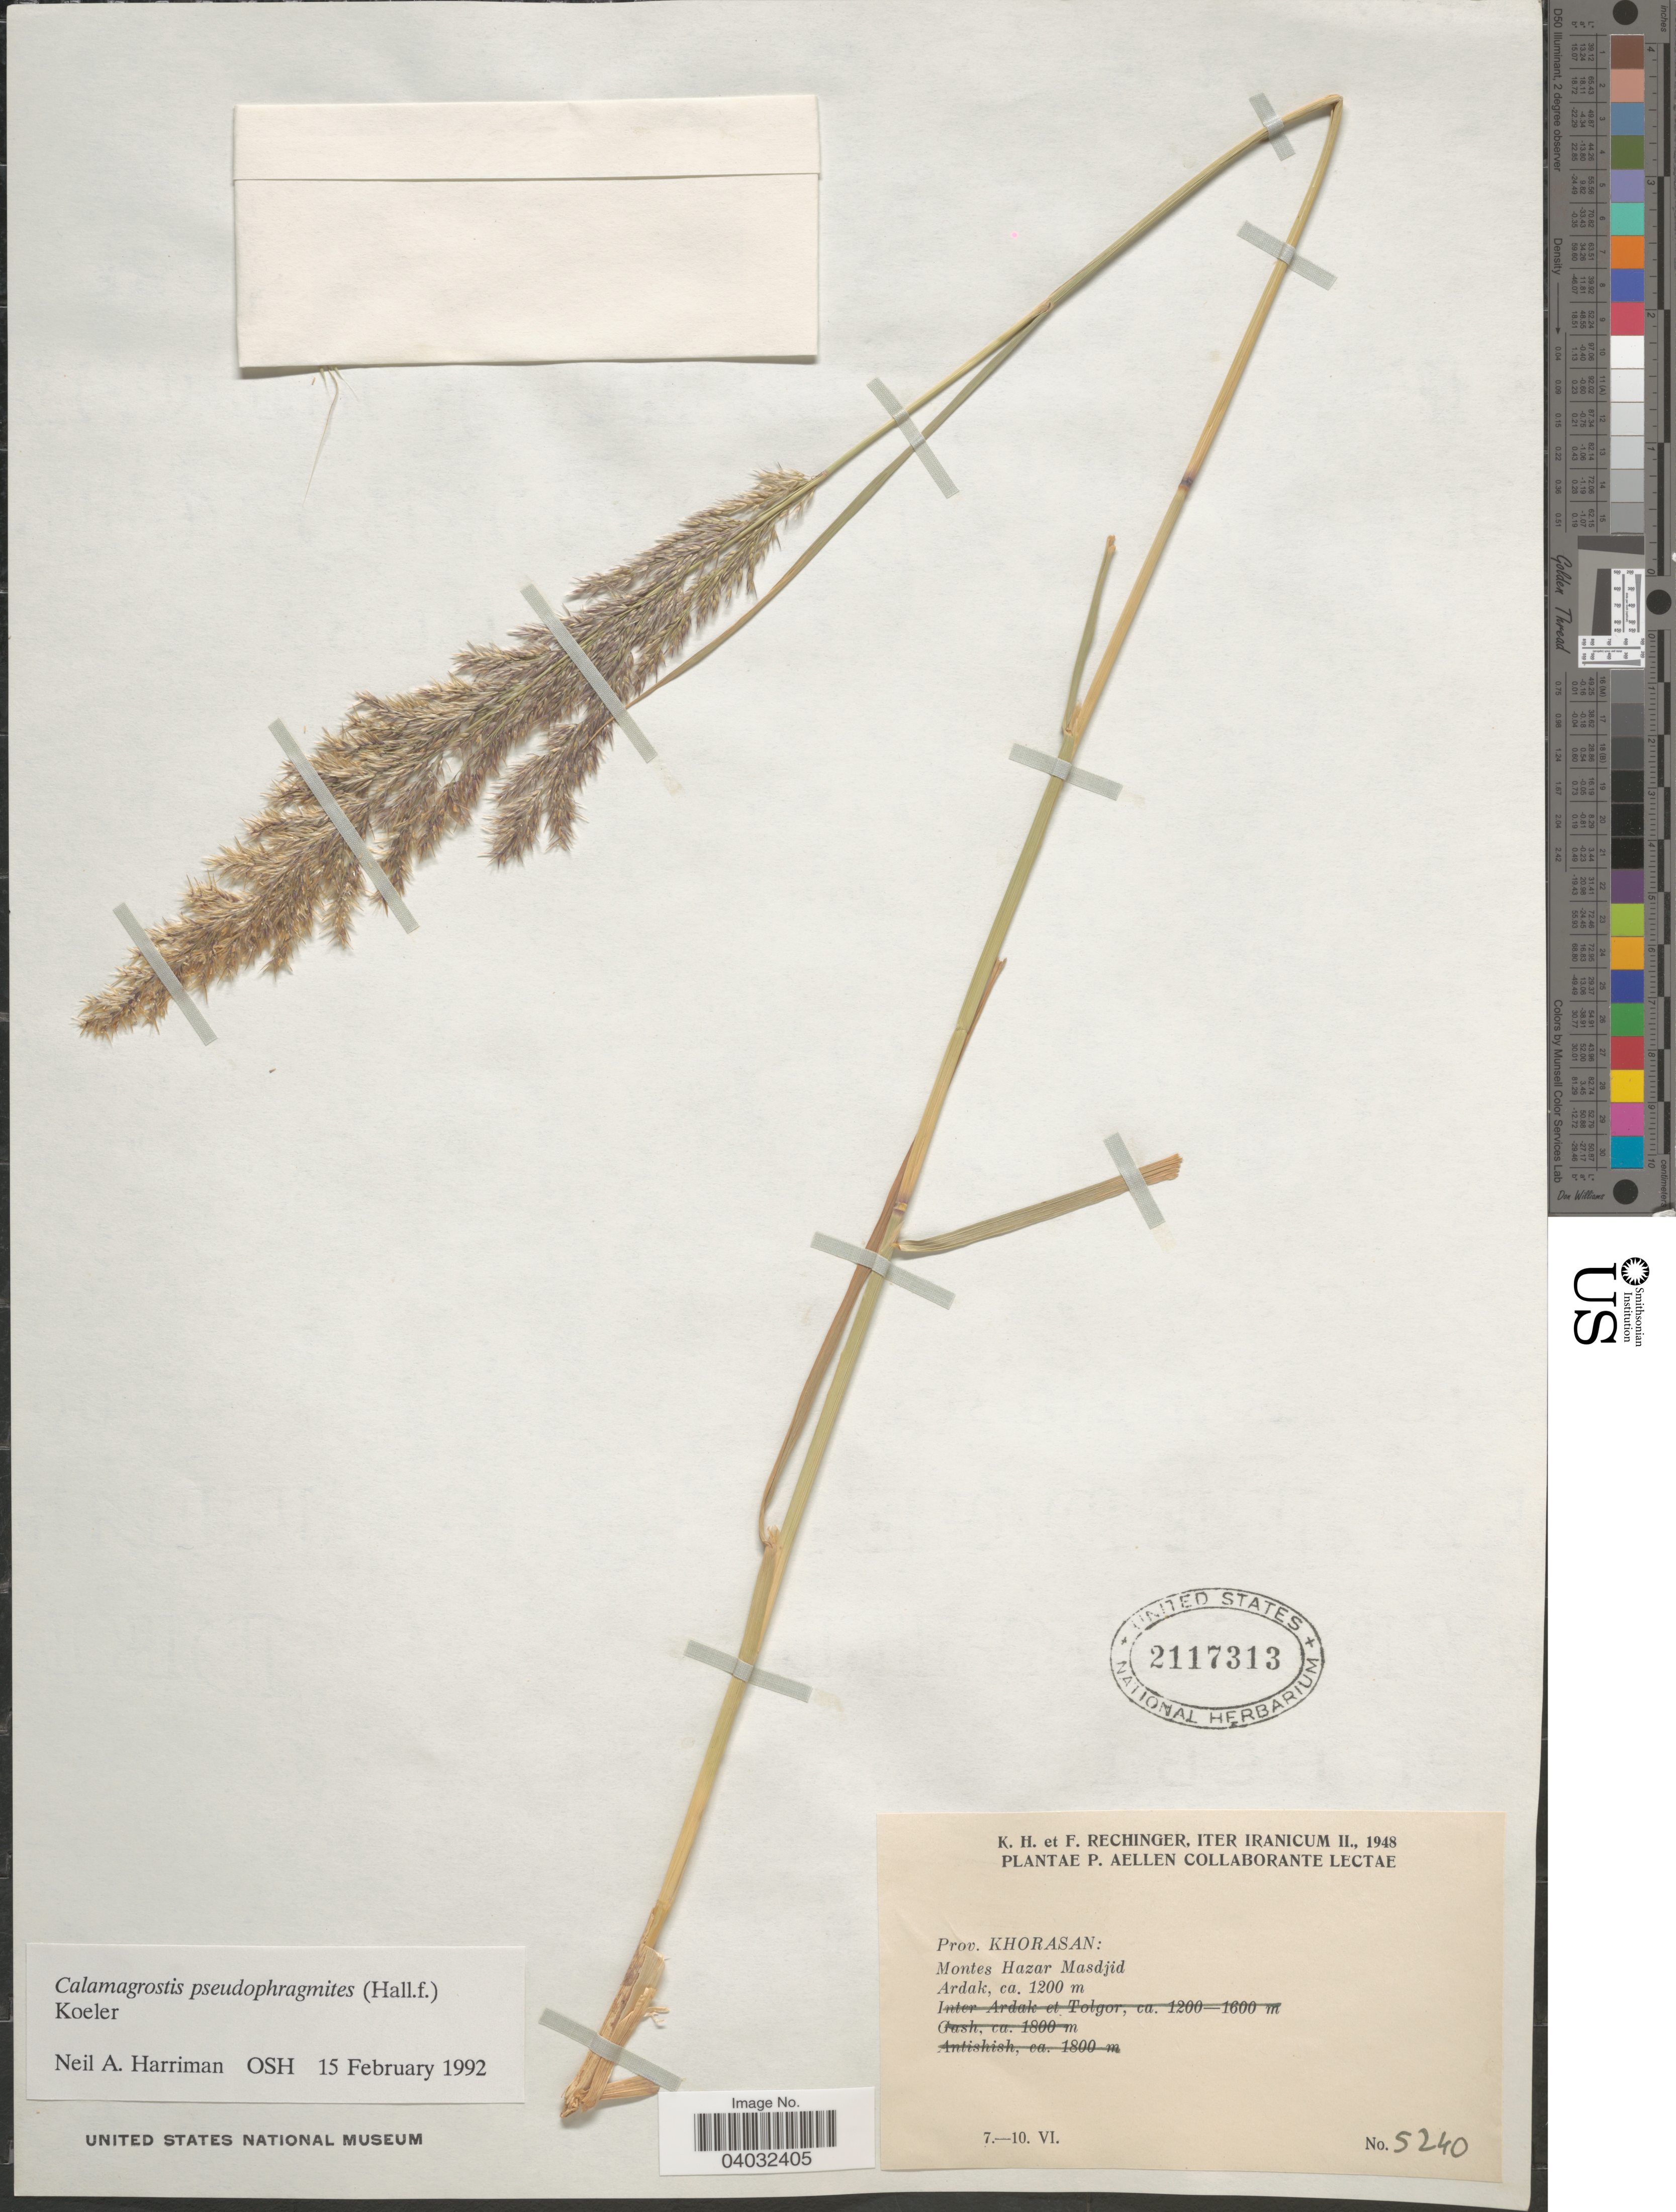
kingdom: Plantae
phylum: Tracheophyta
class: Liliopsida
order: Poales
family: Poaceae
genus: Calamagrostis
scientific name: Calamagrostis pseudophragmites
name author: (Haller f.) Koeler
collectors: K. H. Rechinger & F. Rechinger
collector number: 5240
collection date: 1948-06-07/1948-06-10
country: Iran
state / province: Khorasan [obsolete]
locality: Montes Hazar Masdjid. Ardak.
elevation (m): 1200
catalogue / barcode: US 2117313